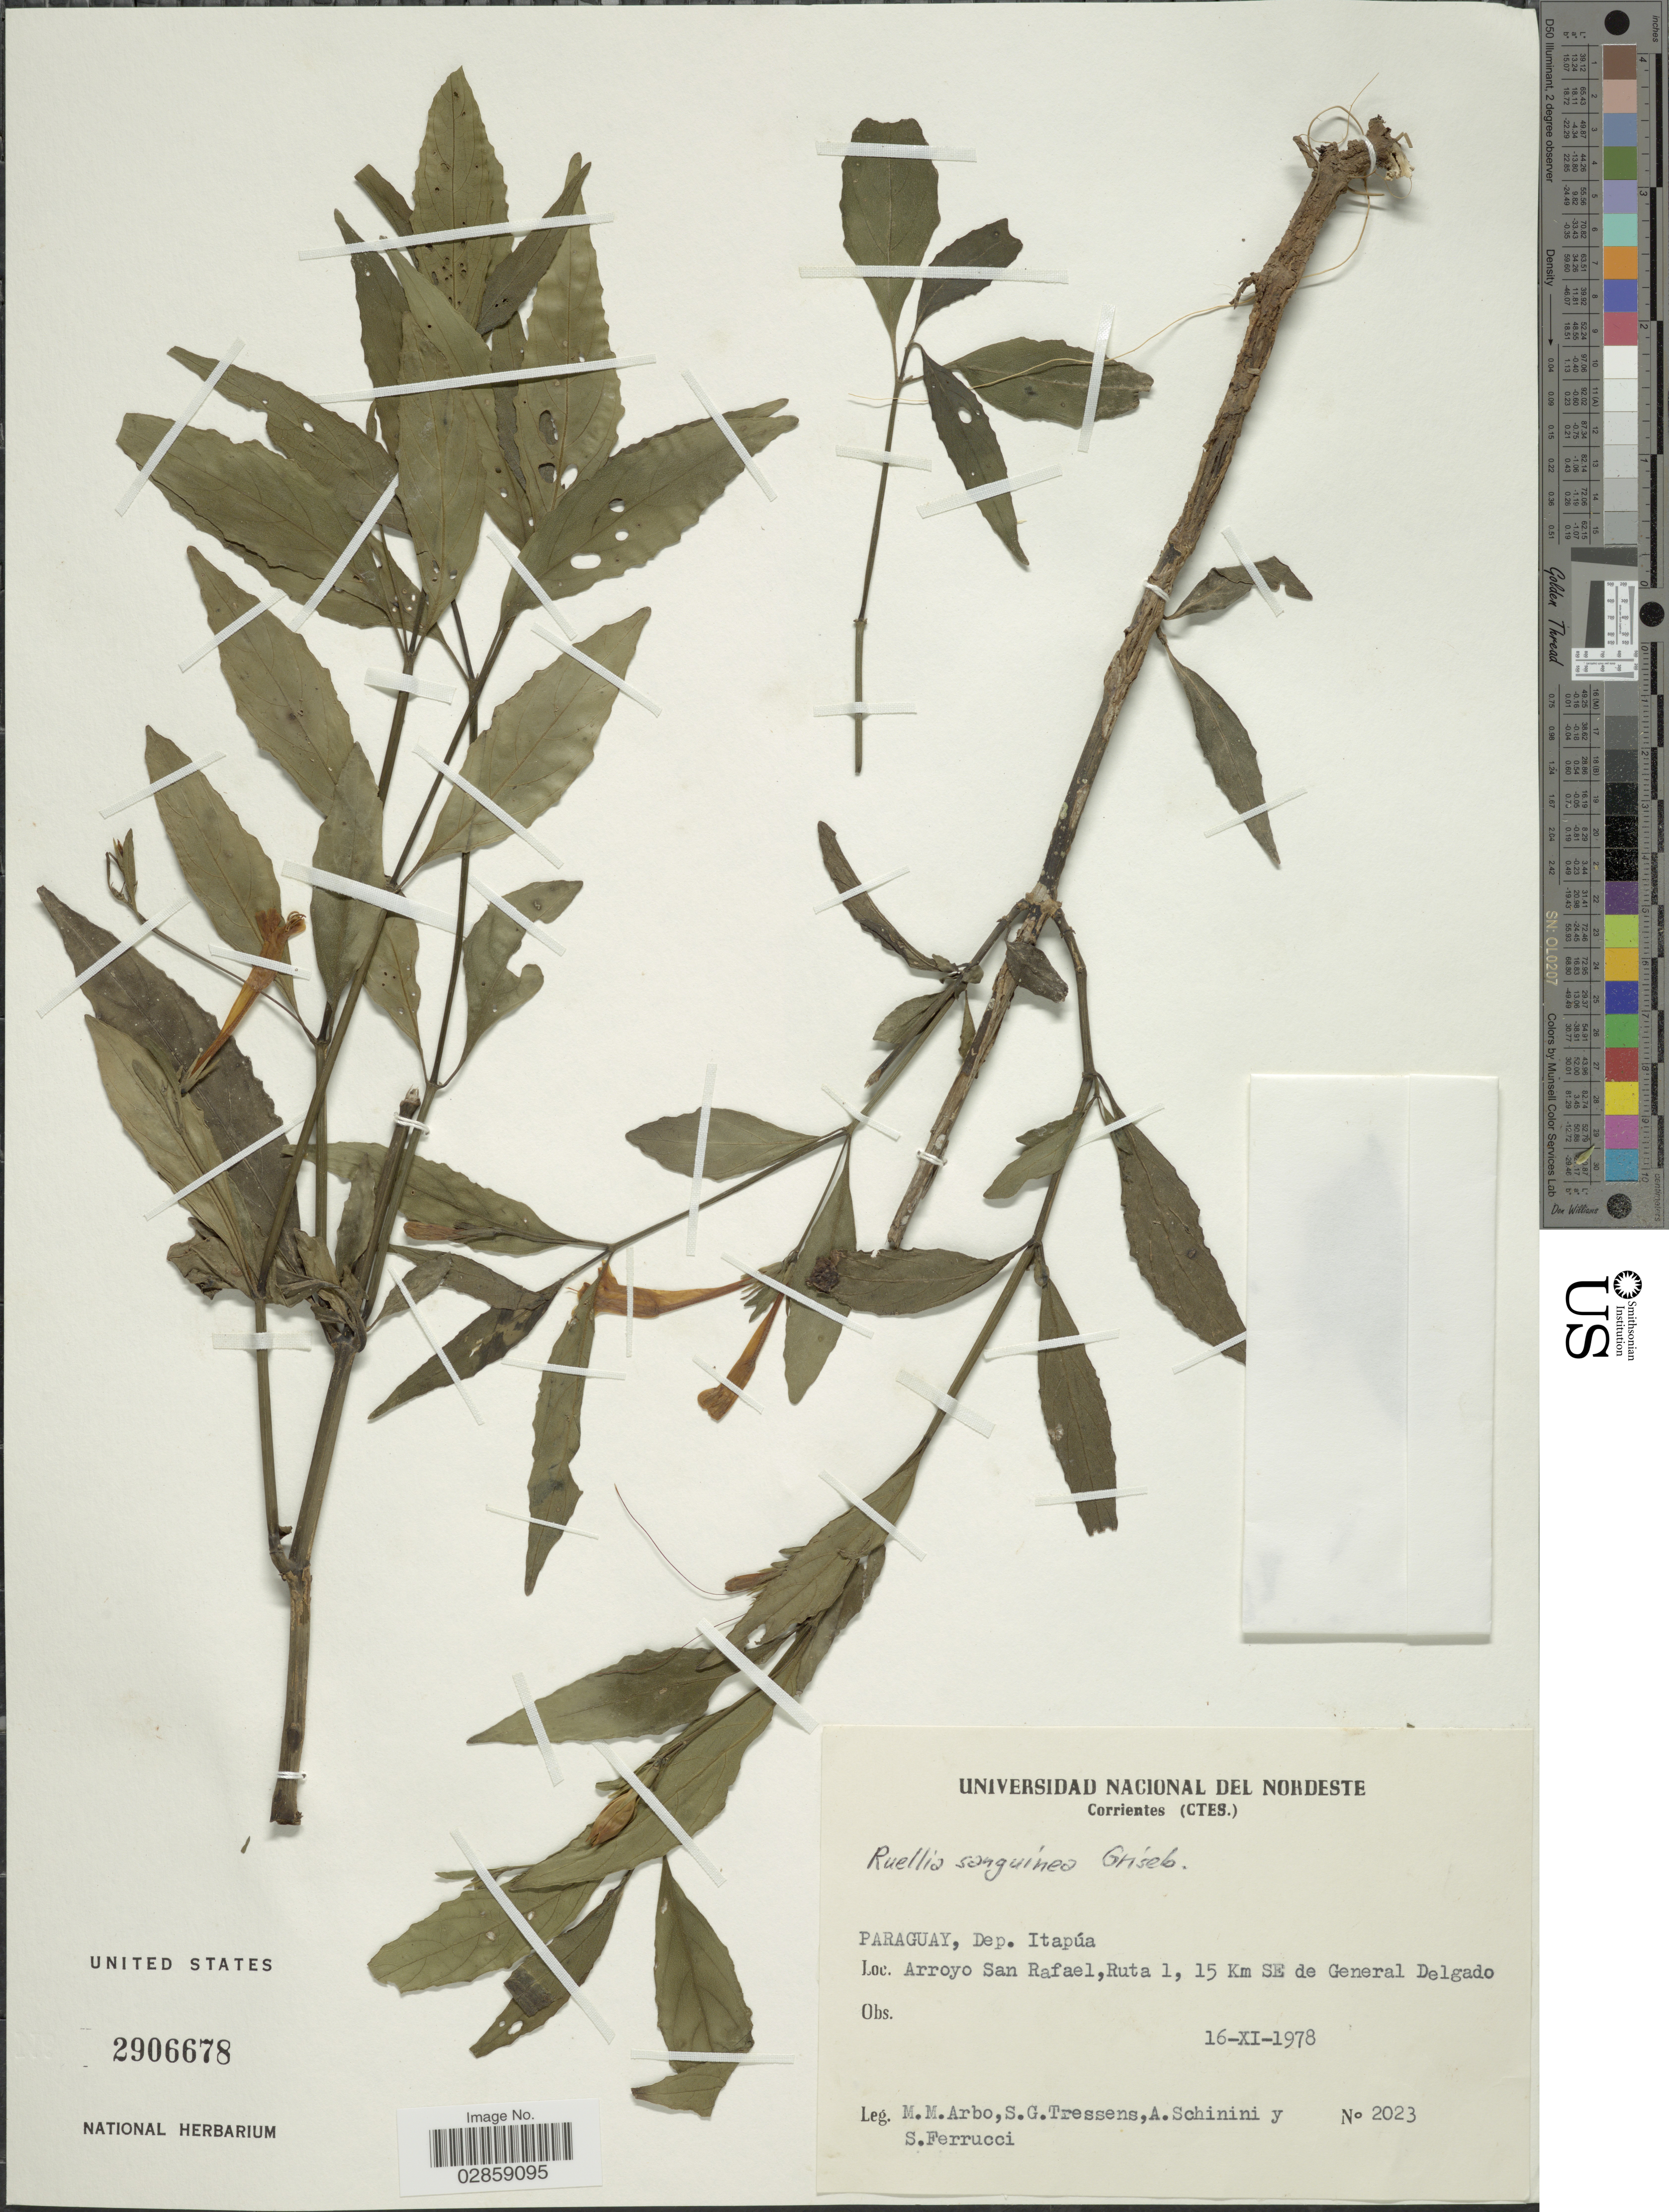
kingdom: Plantae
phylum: Tracheophyta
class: Magnoliopsida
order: Lamiales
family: Acanthaceae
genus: Ruellia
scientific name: Ruellia angustiflora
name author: (Nees) Lindau ex Rambo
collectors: M. M. Arbo, S. Tressens, A. Schinini & S. Ferrucci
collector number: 2023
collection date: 1978-11-16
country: Paraguay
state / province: Itapua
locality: Dep. Itapúa. Arroyo San Rafael, Ruta 1, 15 km SE de General Delgado.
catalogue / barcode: US 2906678